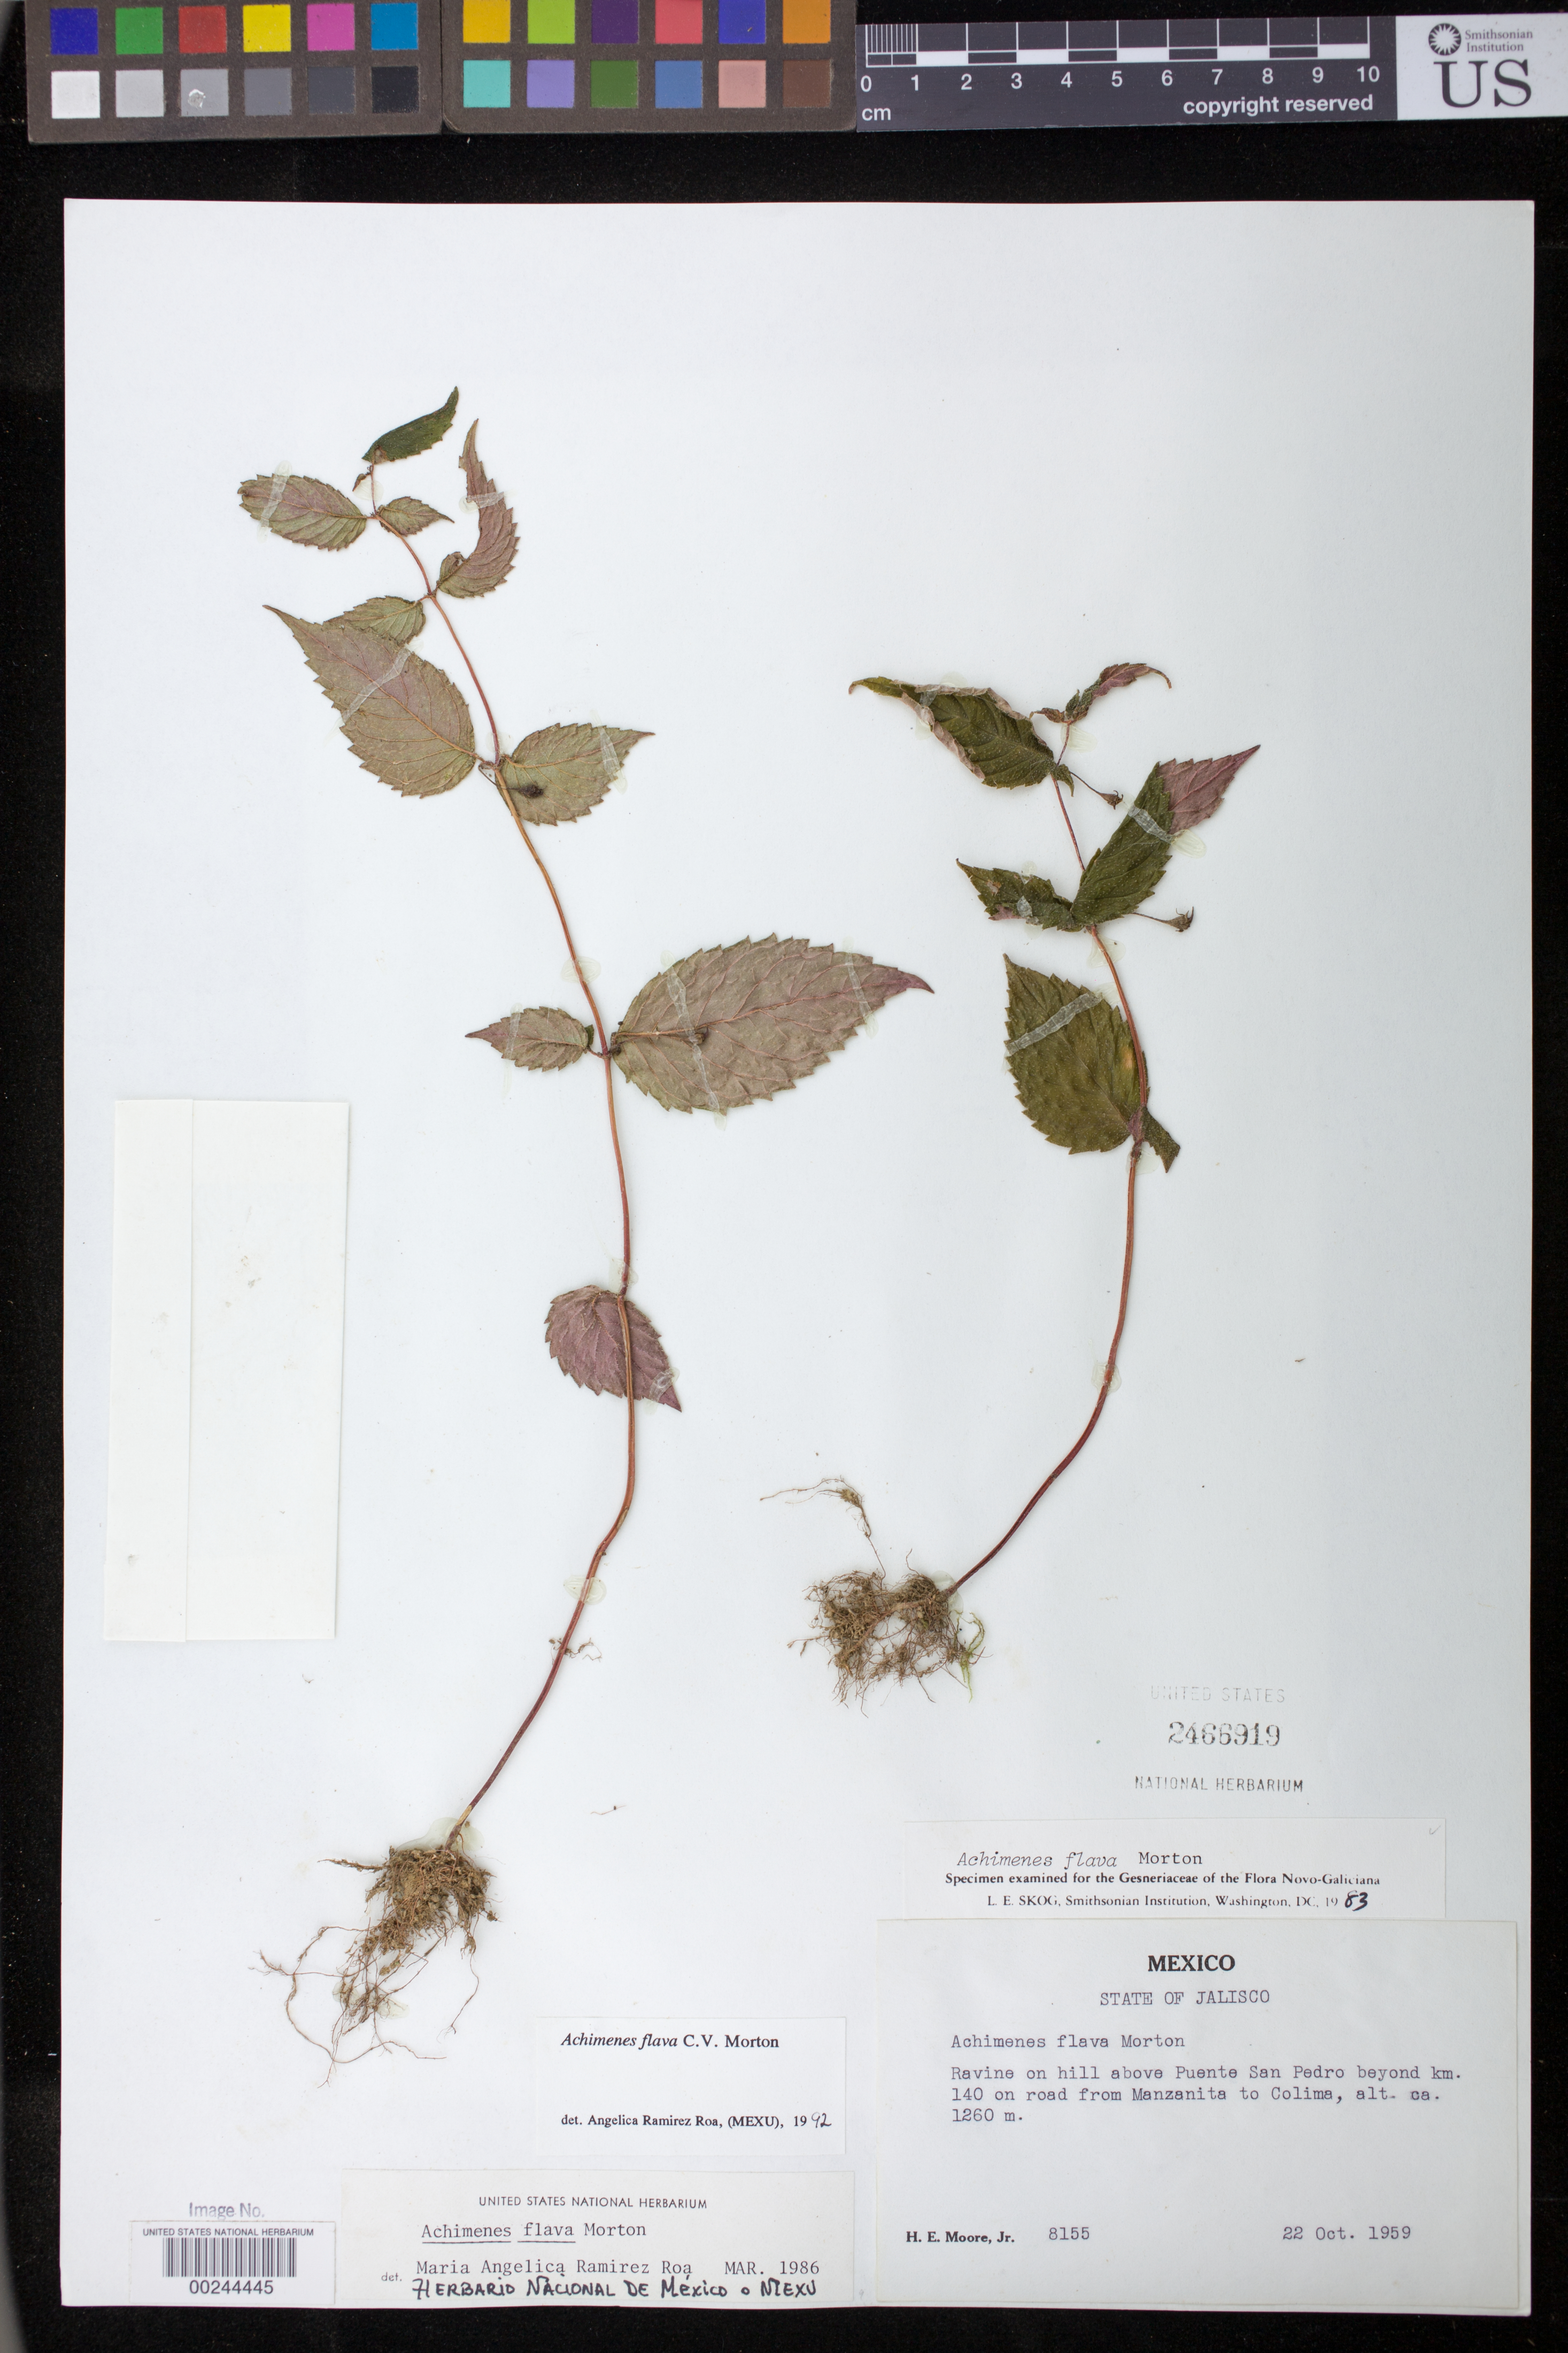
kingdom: Plantae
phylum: Tracheophyta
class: Magnoliopsida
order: Lamiales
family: Gesneriaceae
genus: Achimenes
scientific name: Achimenes flava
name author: C.V. Morton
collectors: H. E. Moore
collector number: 8155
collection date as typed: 22 Oct 1959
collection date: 1959-10-22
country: Mexico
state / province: Jalisco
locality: Above Puente San Pedro beyond km 140 on road from Manzanita to Colima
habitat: Ravine on hill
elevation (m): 1260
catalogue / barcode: US 2466919